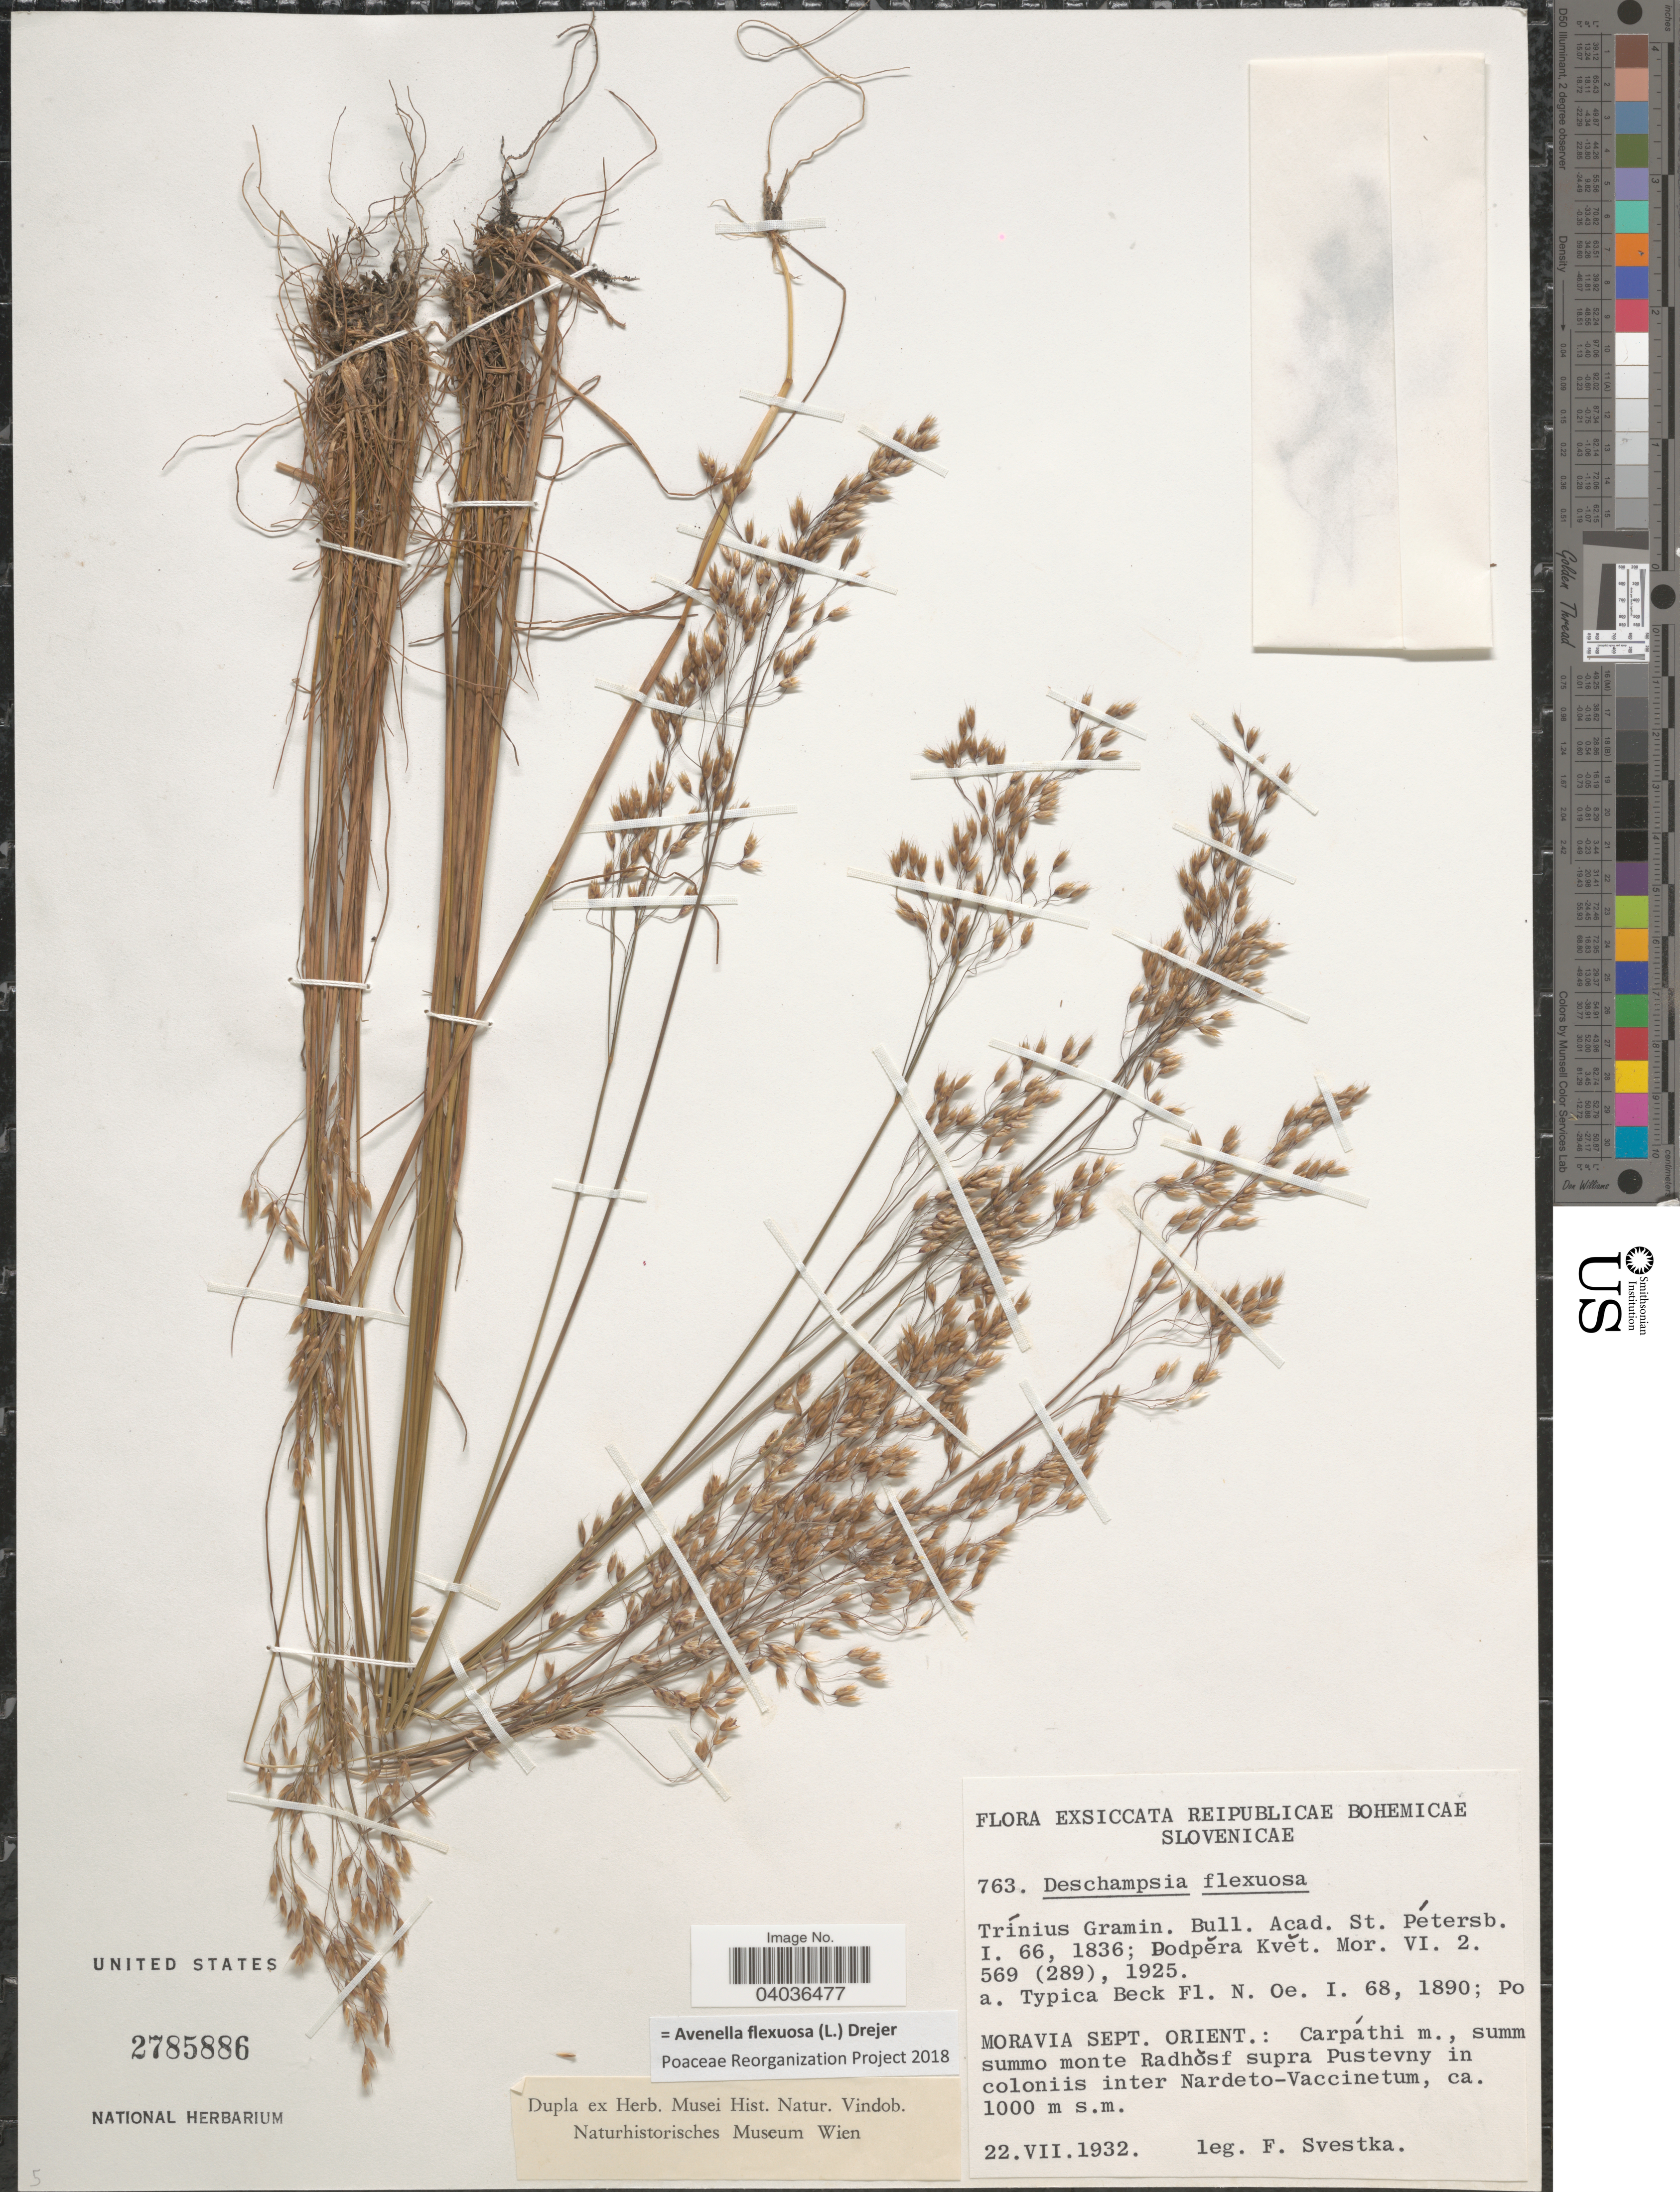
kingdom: Plantae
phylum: Tracheophyta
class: Liliopsida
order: Poales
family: Poaceae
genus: Avenella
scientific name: Avenella flexuosa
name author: (L.) Drejer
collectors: F. Svestka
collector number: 763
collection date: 1932-07-22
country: Czechia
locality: Reipublicae Bohemicae Slovenicae. Moravia Sept. Orient.: Carpáthi m., summ summo monte Radhŏsf supra Pustevny in coloniis inter Nardeto-Vaccinetum.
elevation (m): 1000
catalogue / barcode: US 2785886